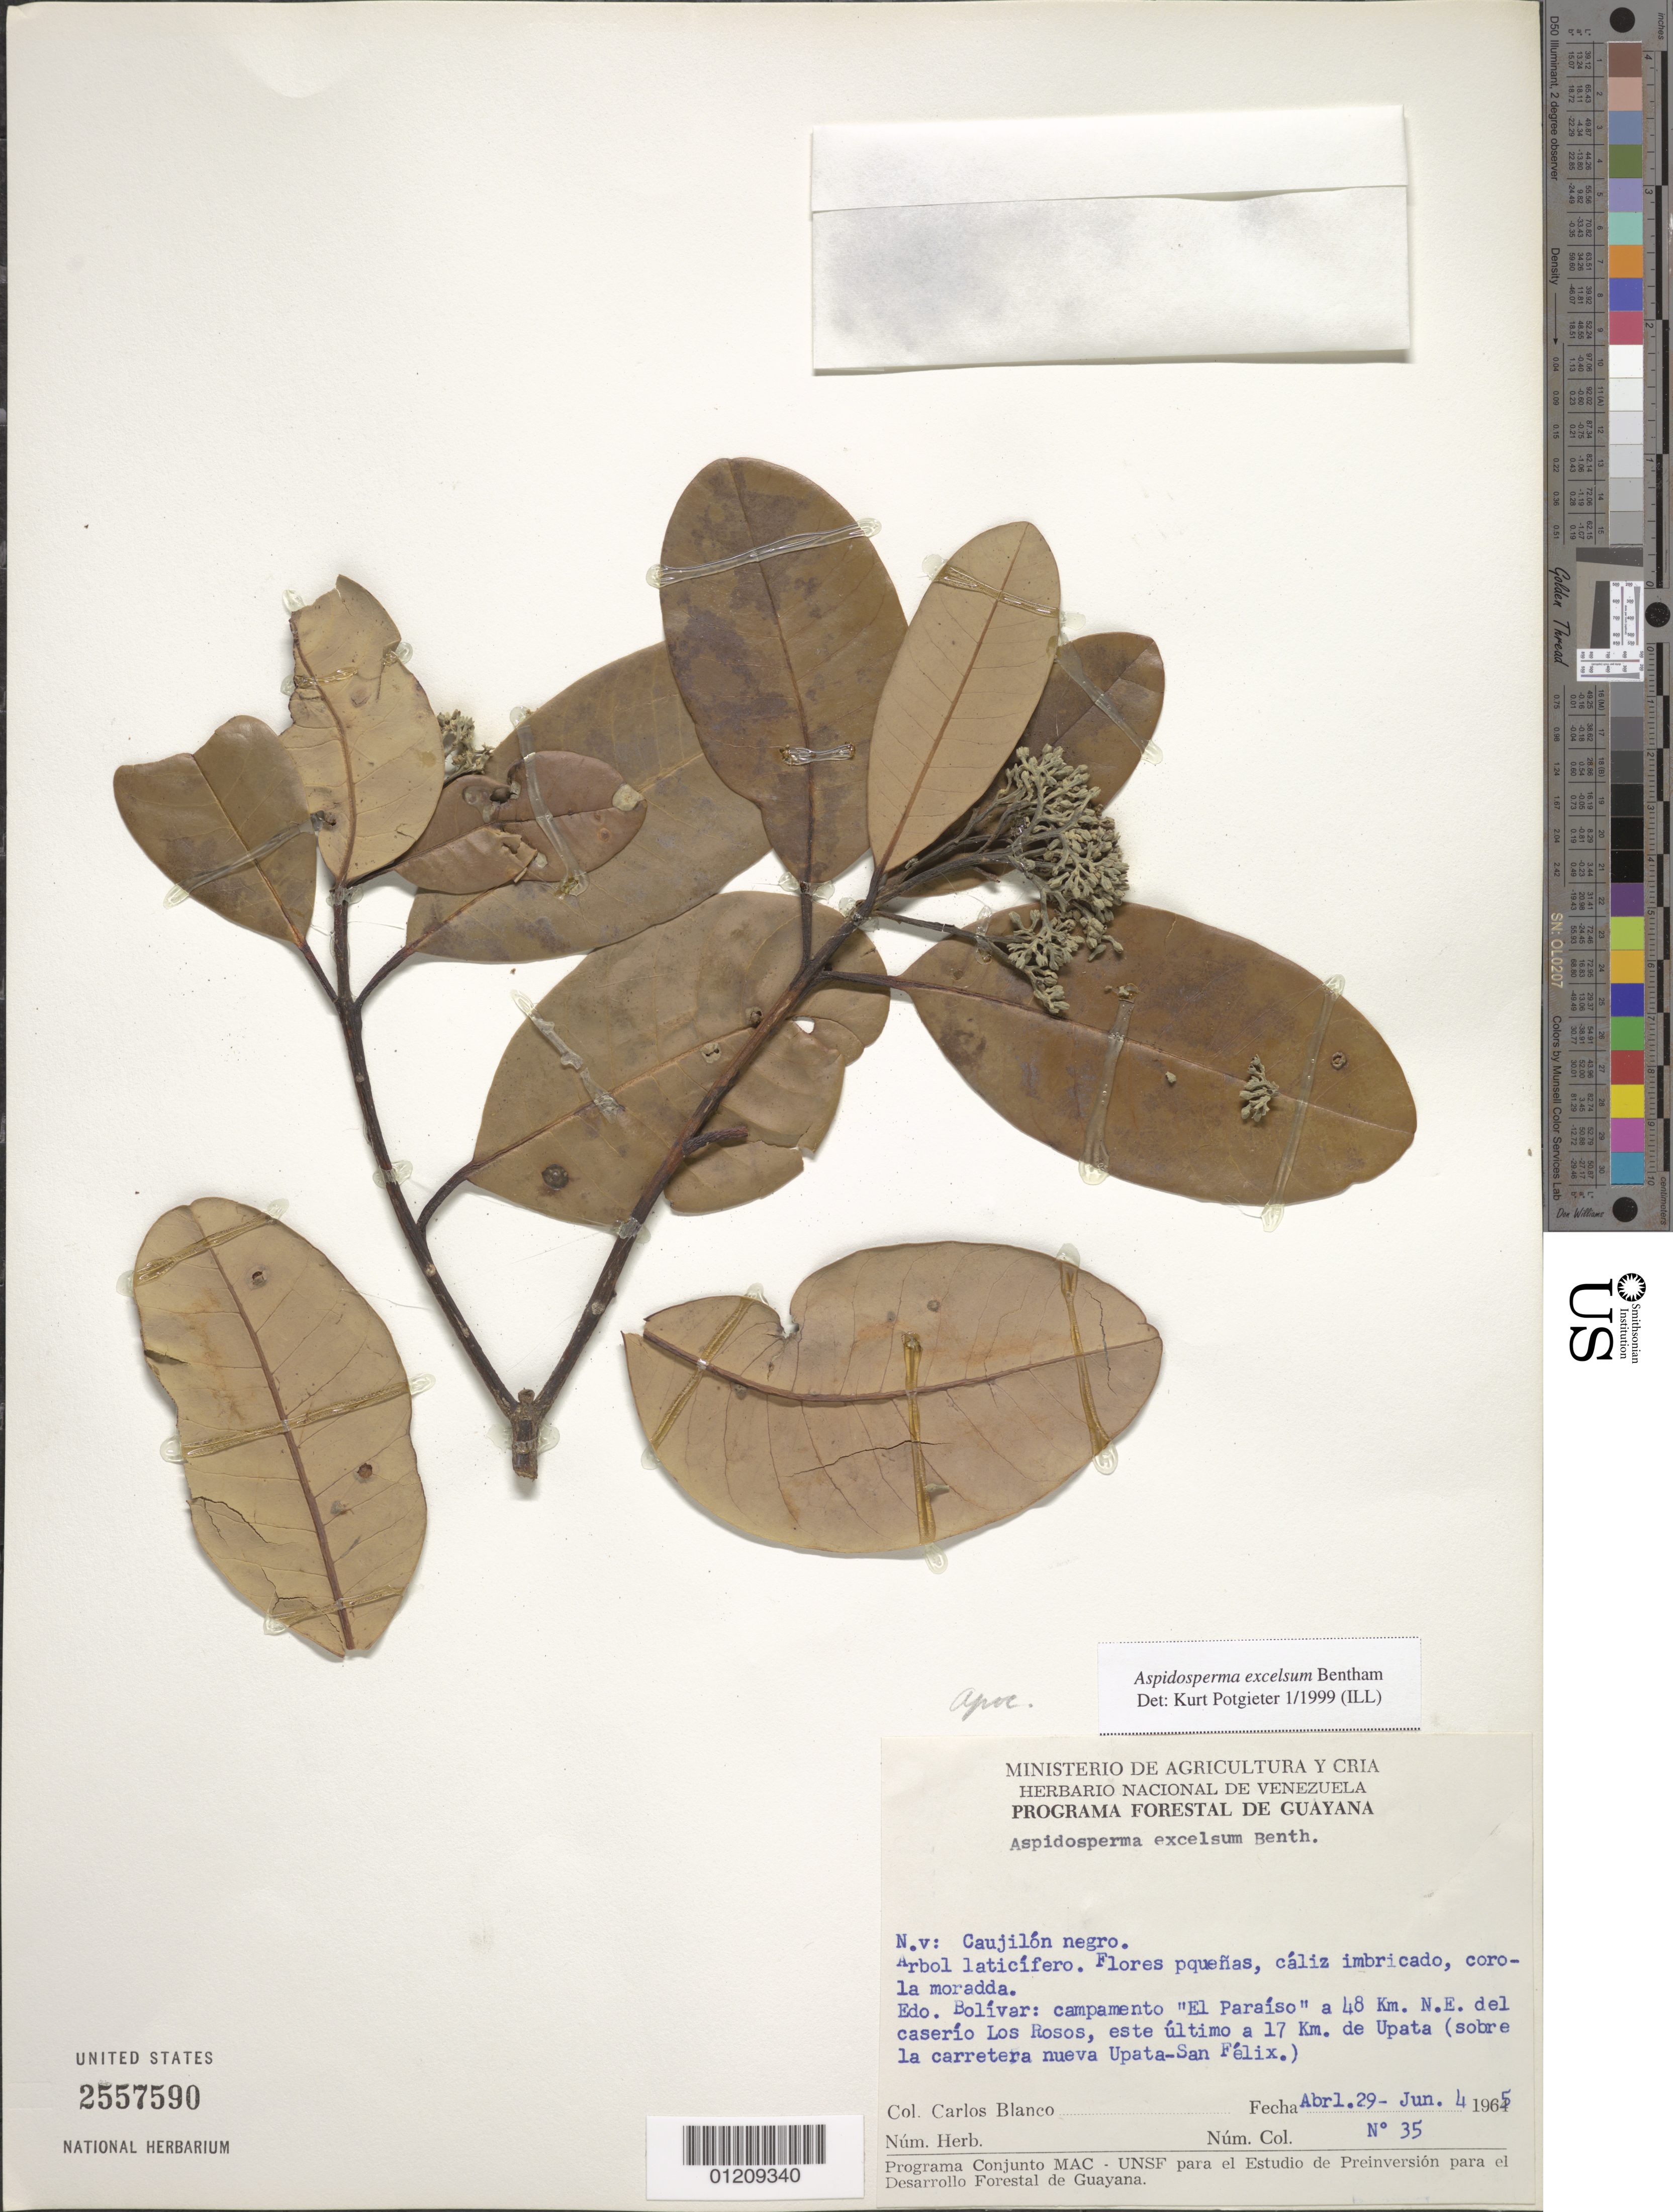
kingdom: Plantae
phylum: Tracheophyta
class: Magnoliopsida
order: Gentianales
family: Apocynaceae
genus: Aspidosperma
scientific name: Aspidosperma excelsum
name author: Benth.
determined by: Potgieter, K.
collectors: C. A. Blanco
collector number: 35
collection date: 1965-04-29/1965-06-04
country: Venezuela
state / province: Bolívar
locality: Campamento "El Paraíso" a 48km NE del caserio Los Rosos, este ultimo a 17km de Upata (sobre la carretera nueva Upata - San Félix)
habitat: Campamento "El Paraíso" a 48km NE del caserio Los Rosos, este ultimo a 17 m de Upata (sobre la carretera nueva Upata - San Félix)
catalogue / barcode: US 2557590